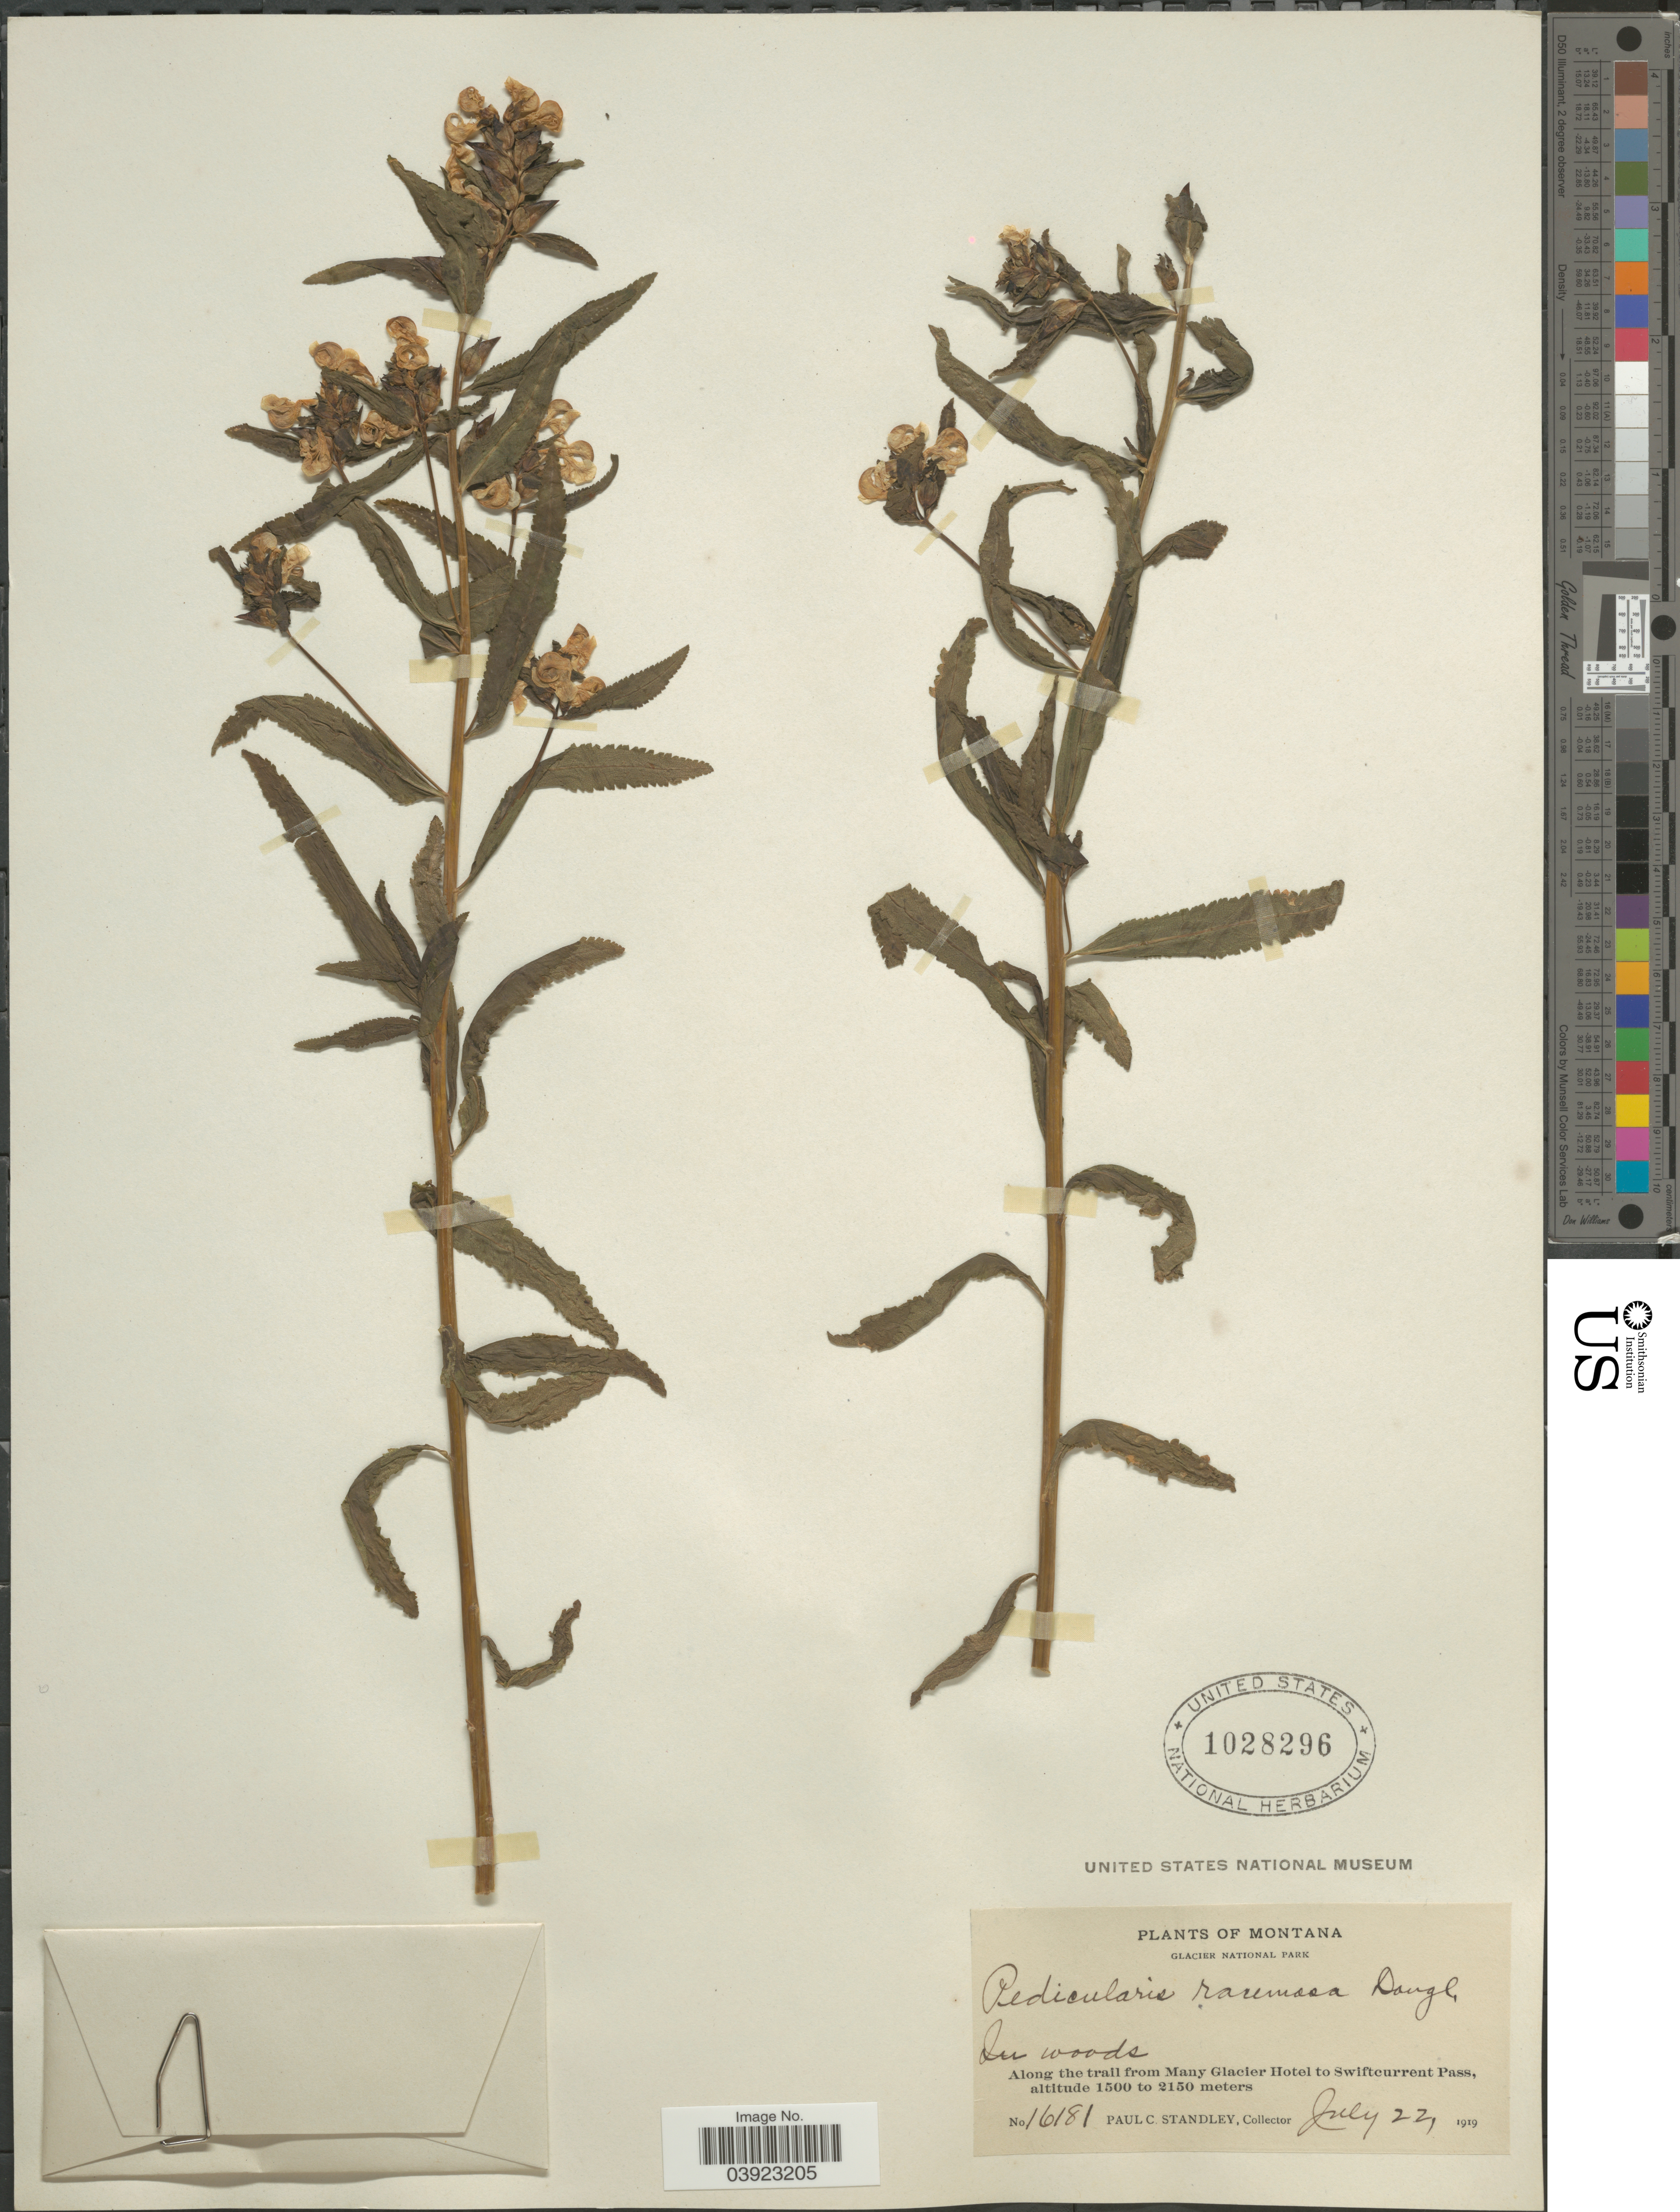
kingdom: Plantae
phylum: Tracheophyta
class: Magnoliopsida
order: Lamiales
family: Orobanchaceae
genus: Pedicularis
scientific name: Pedicularis racemosa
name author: Douglas ex Benth.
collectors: P. C. Standley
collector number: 16181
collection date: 1919-07-22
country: United States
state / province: Montana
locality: Glacier National Park. Along the trail from Many Glacier Hotel to Swiftcurrent Pass.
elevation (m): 1500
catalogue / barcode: US 1028296